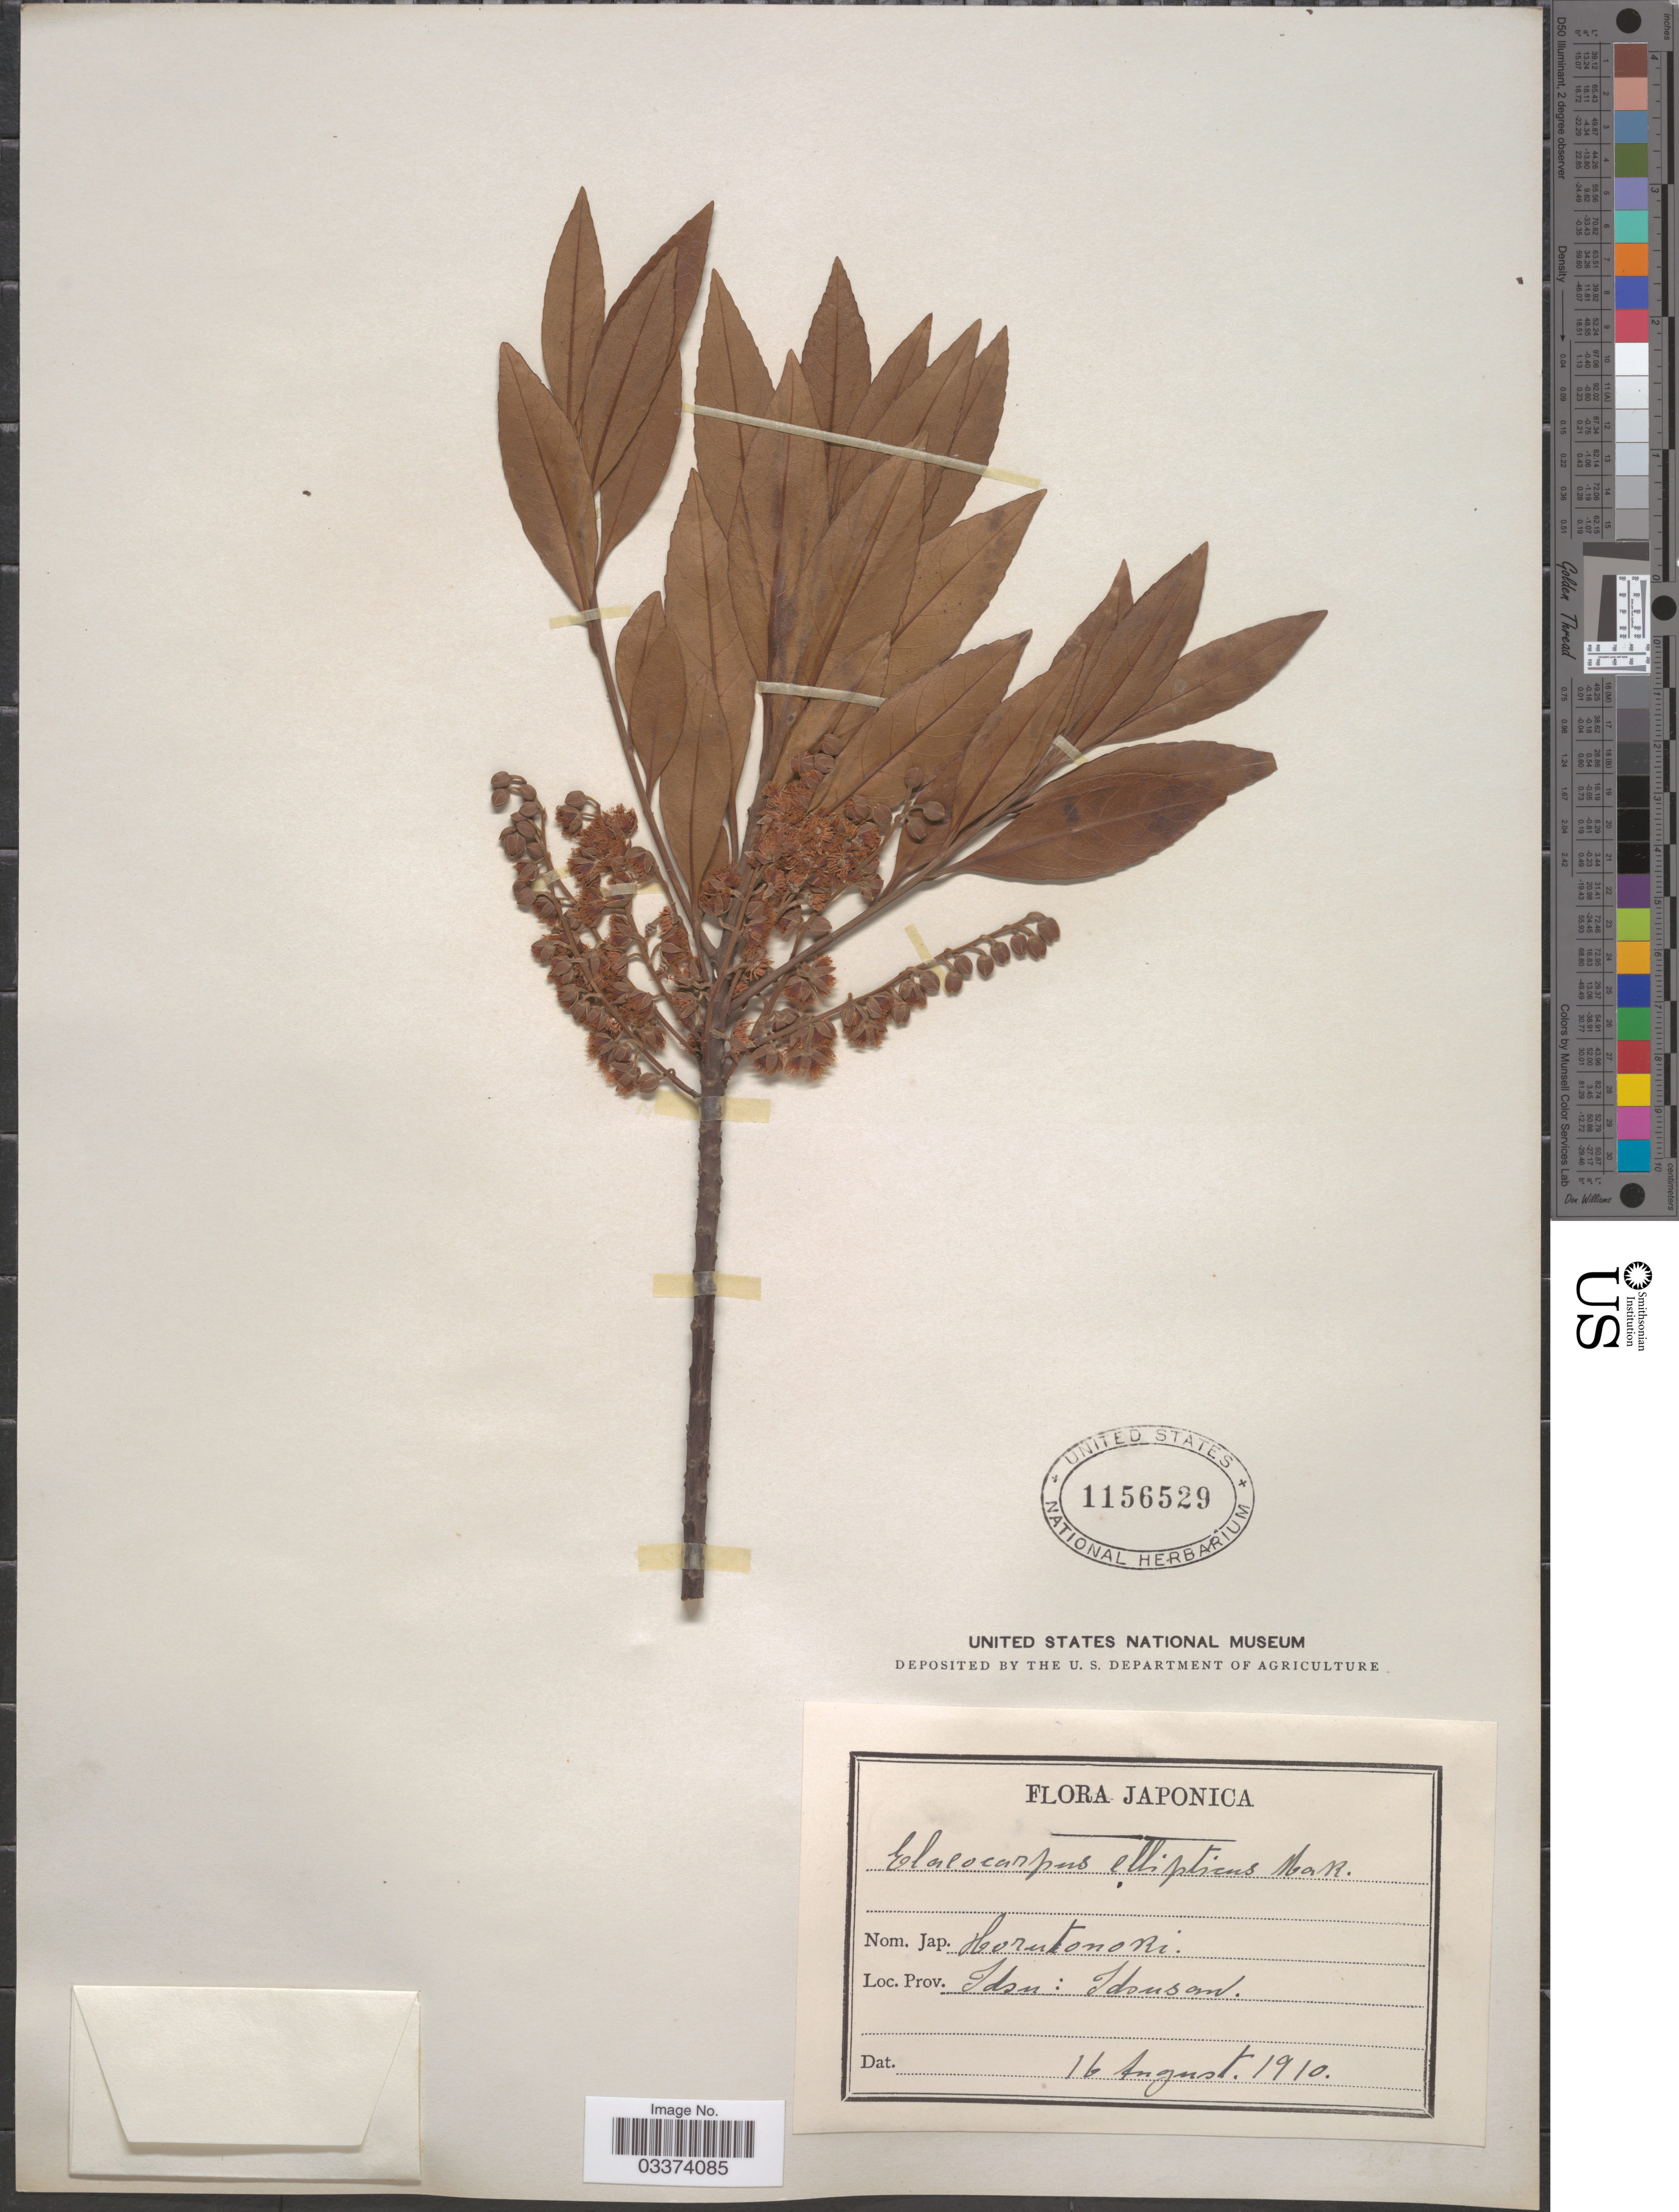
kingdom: Plantae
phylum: Tracheophyta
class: Magnoliopsida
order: Oxalidales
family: Elaeocarpaceae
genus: Elaeocarpus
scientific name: Elaeocarpus decipiens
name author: F.B. Forbes & Hemsl.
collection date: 1910-08-16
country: Japan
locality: Idsu: Idsusan.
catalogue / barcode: US 1156529